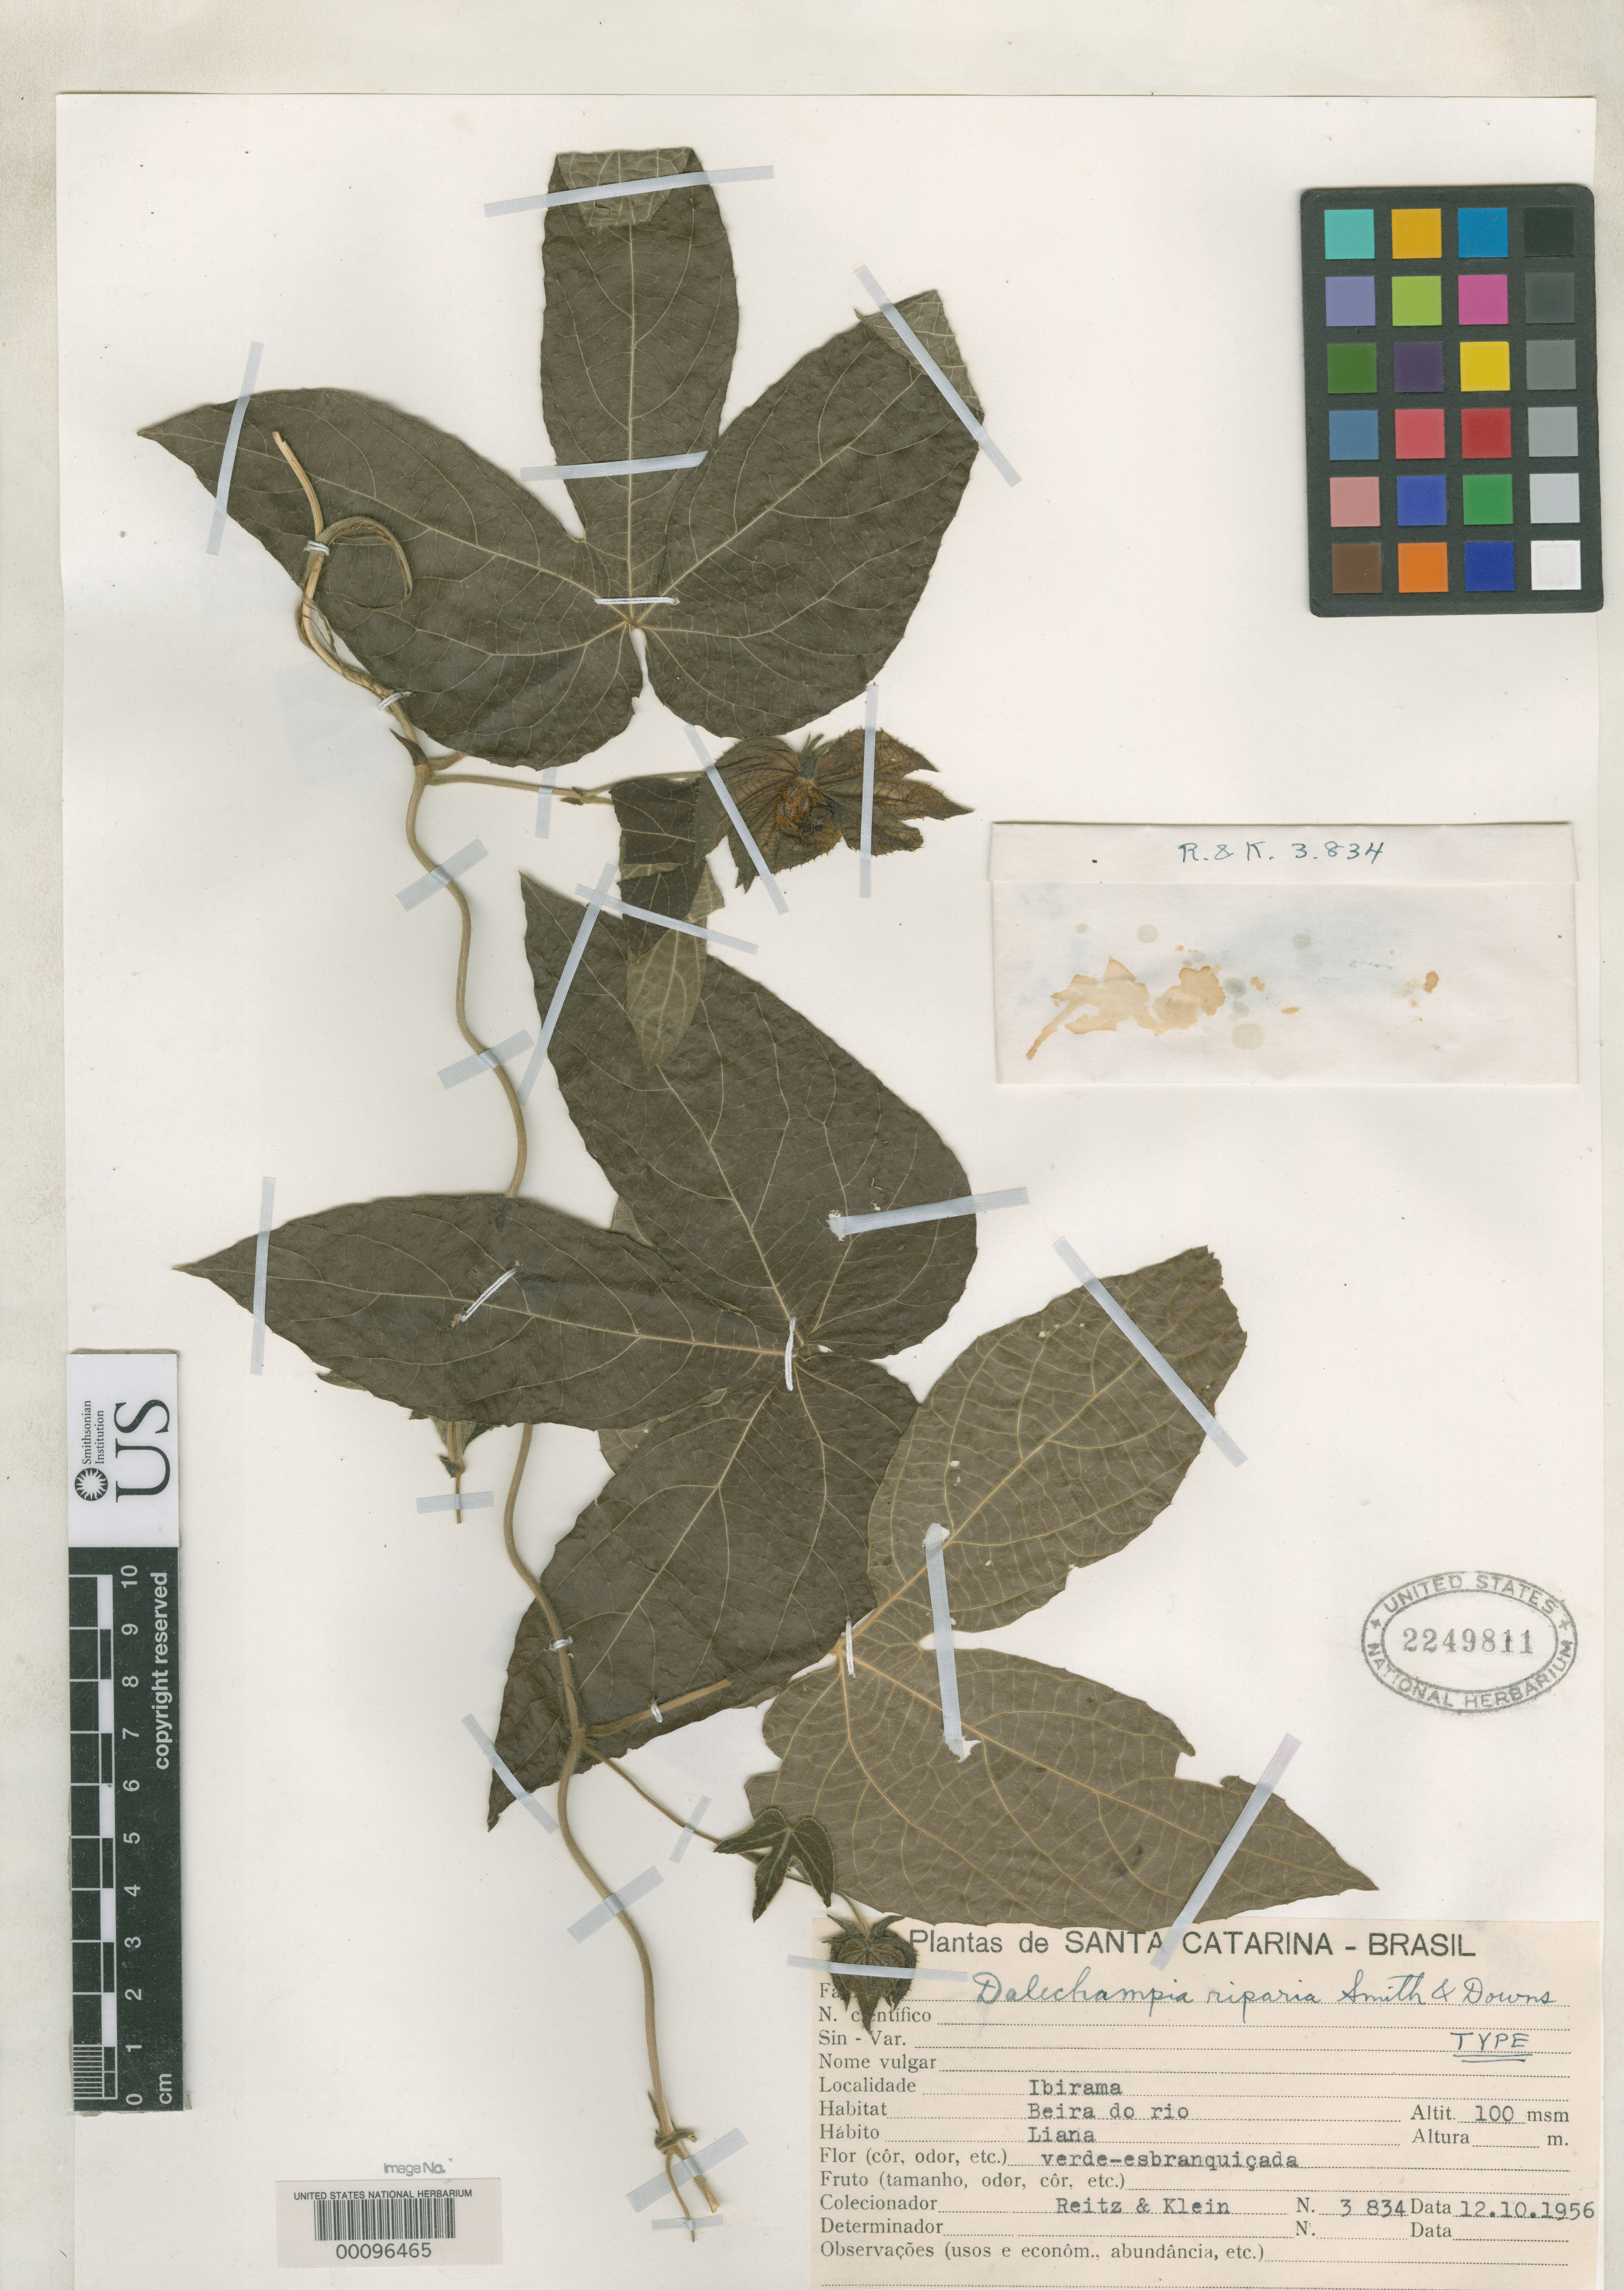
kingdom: Plantae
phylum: Tracheophyta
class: Magnoliopsida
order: Malpighiales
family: Euphorbiaceae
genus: Dalechampia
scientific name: Dalechampia riparia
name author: L.B. Sm. & Downs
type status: Holotype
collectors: R. Reitz & R. M. Klein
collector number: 3834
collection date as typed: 12 Oct 1956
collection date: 1956-10-12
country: Brazil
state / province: Santa Catarina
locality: Beira do Rio, Ibirama.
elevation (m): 100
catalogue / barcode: US 2249811